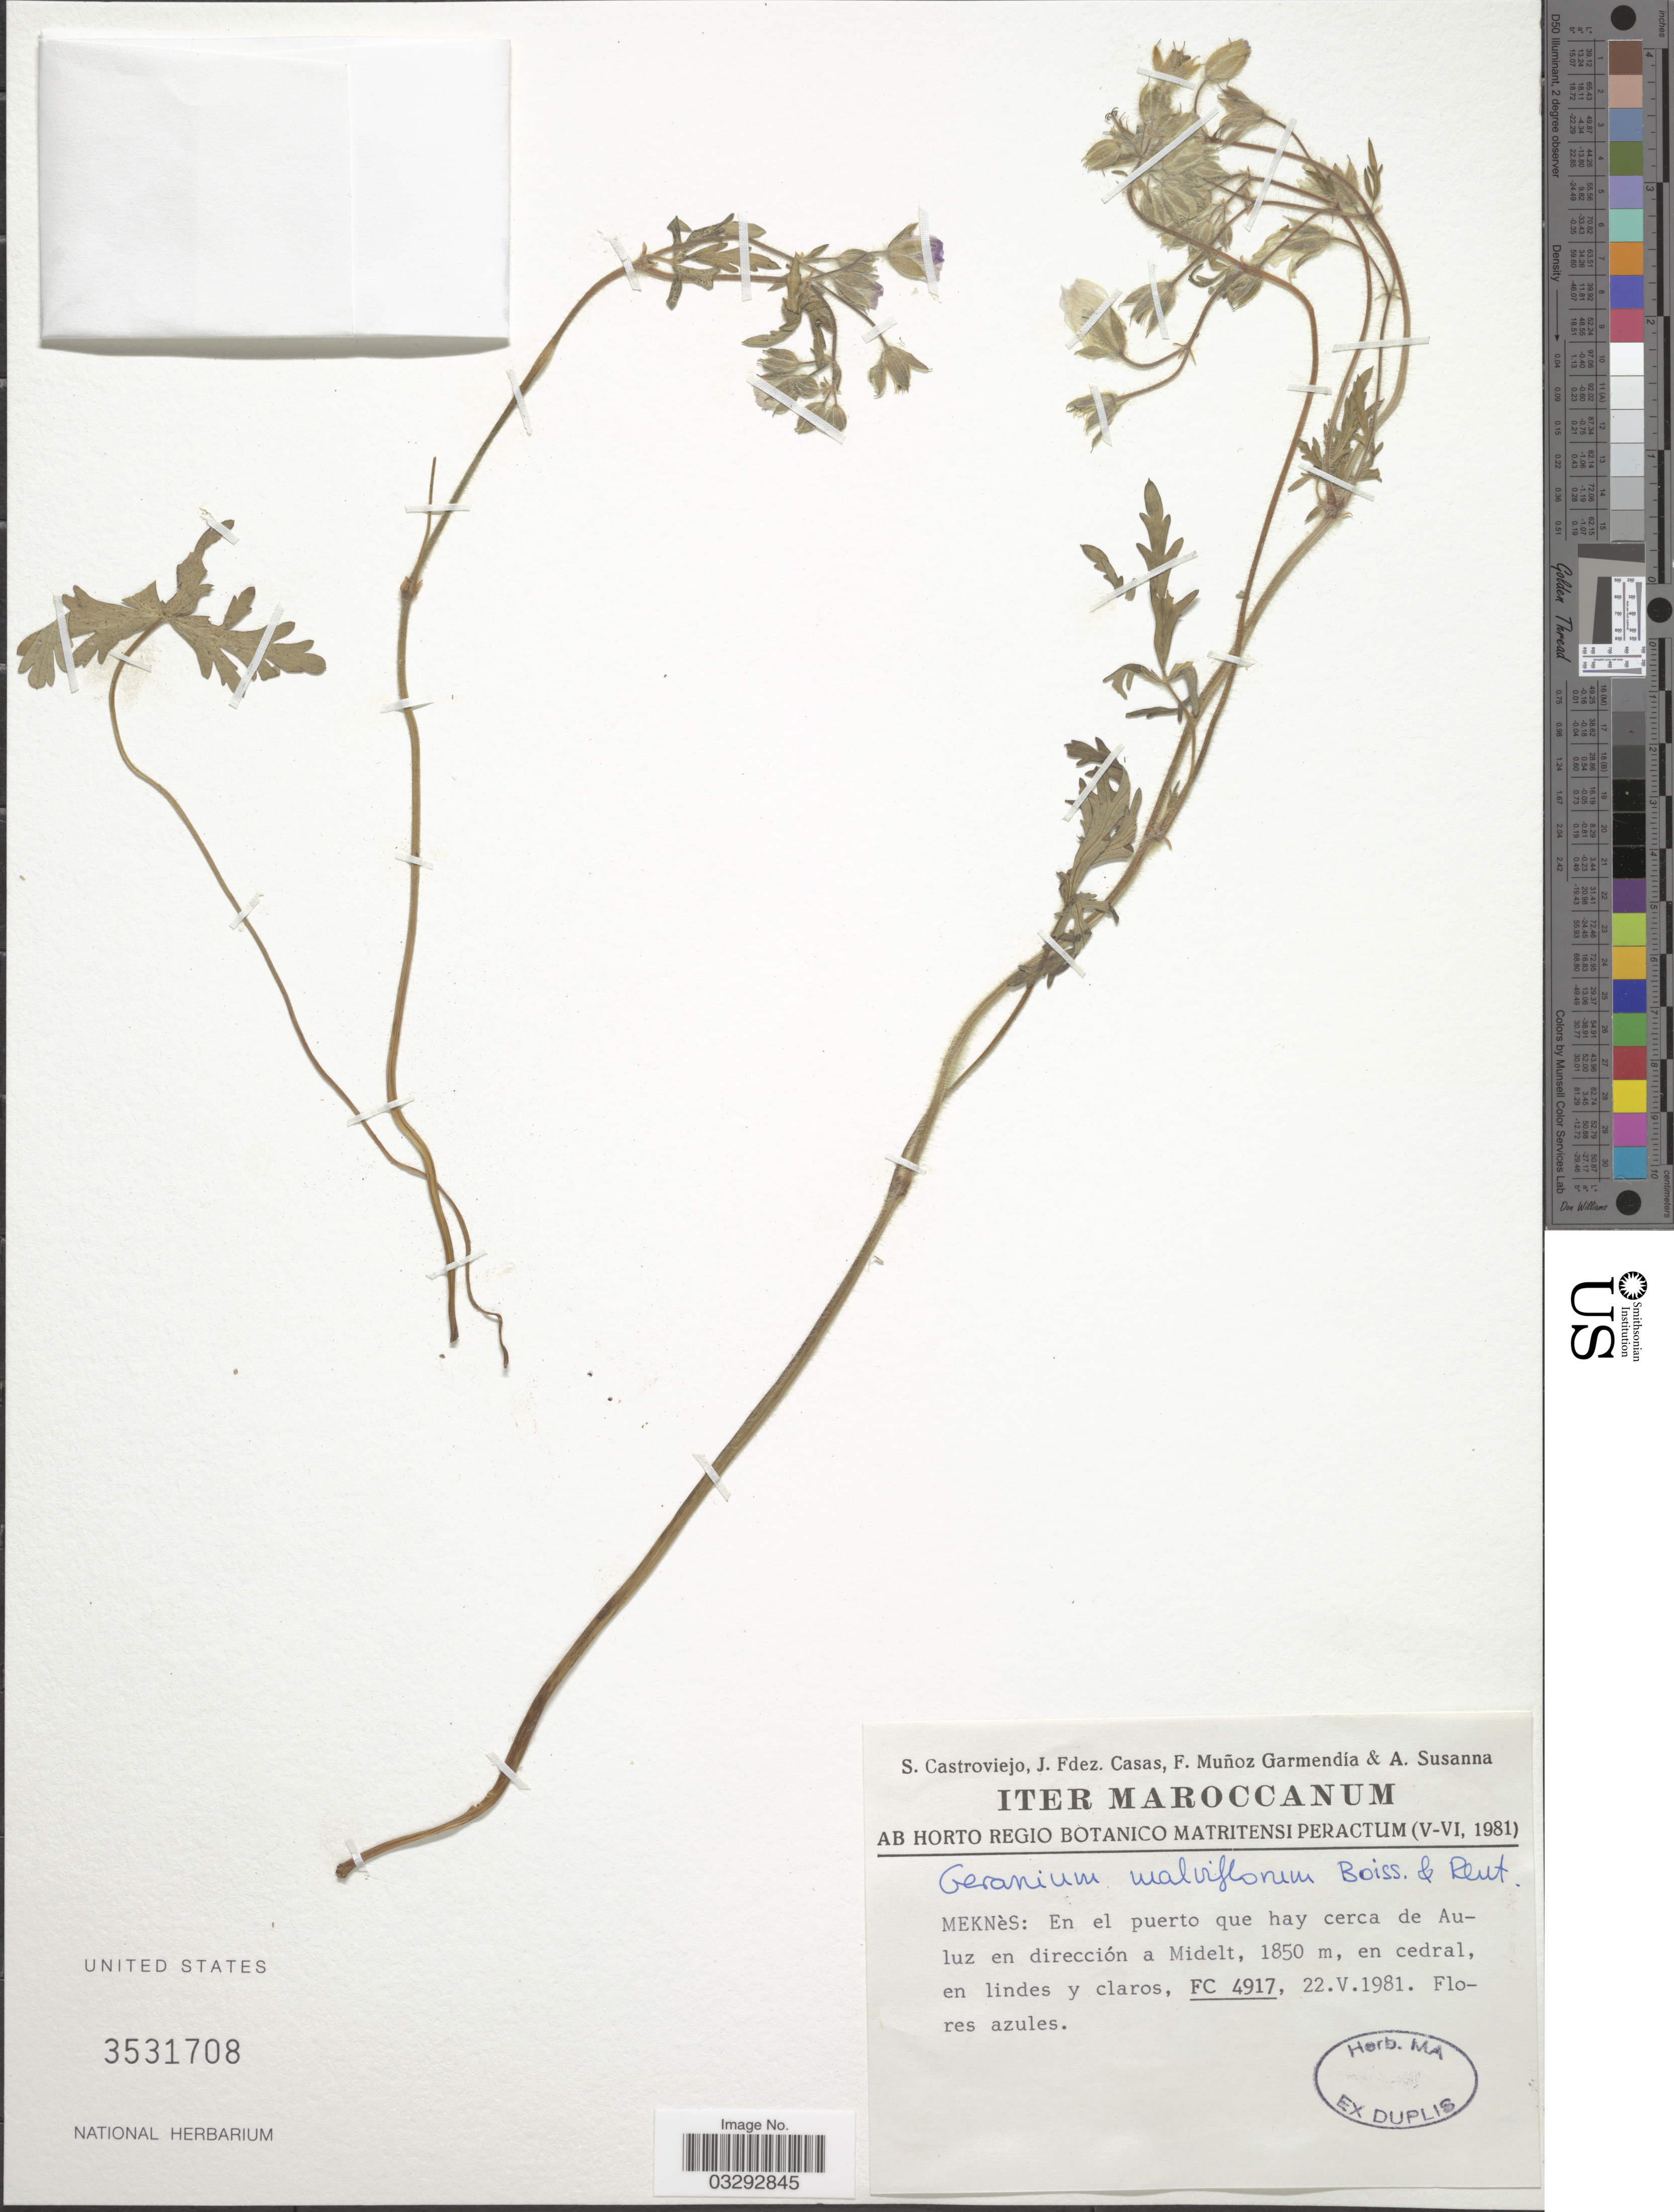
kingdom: Plantae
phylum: Tracheophyta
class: Magnoliopsida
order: Geraniales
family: Geraniaceae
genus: Geranium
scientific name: Geranium malviflorum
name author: Boiss. & Reut.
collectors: S. Castroviejo, J. Fdez. Casas, F. Muñoz Garmendia & A. Susanna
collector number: FC917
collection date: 1981-05-22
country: Morocco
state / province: Meknès-Tafilalet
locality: MEKNèS: En el puerto que hay cerca de Auluz en dirección a Midelt.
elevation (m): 1850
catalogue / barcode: US 3531708